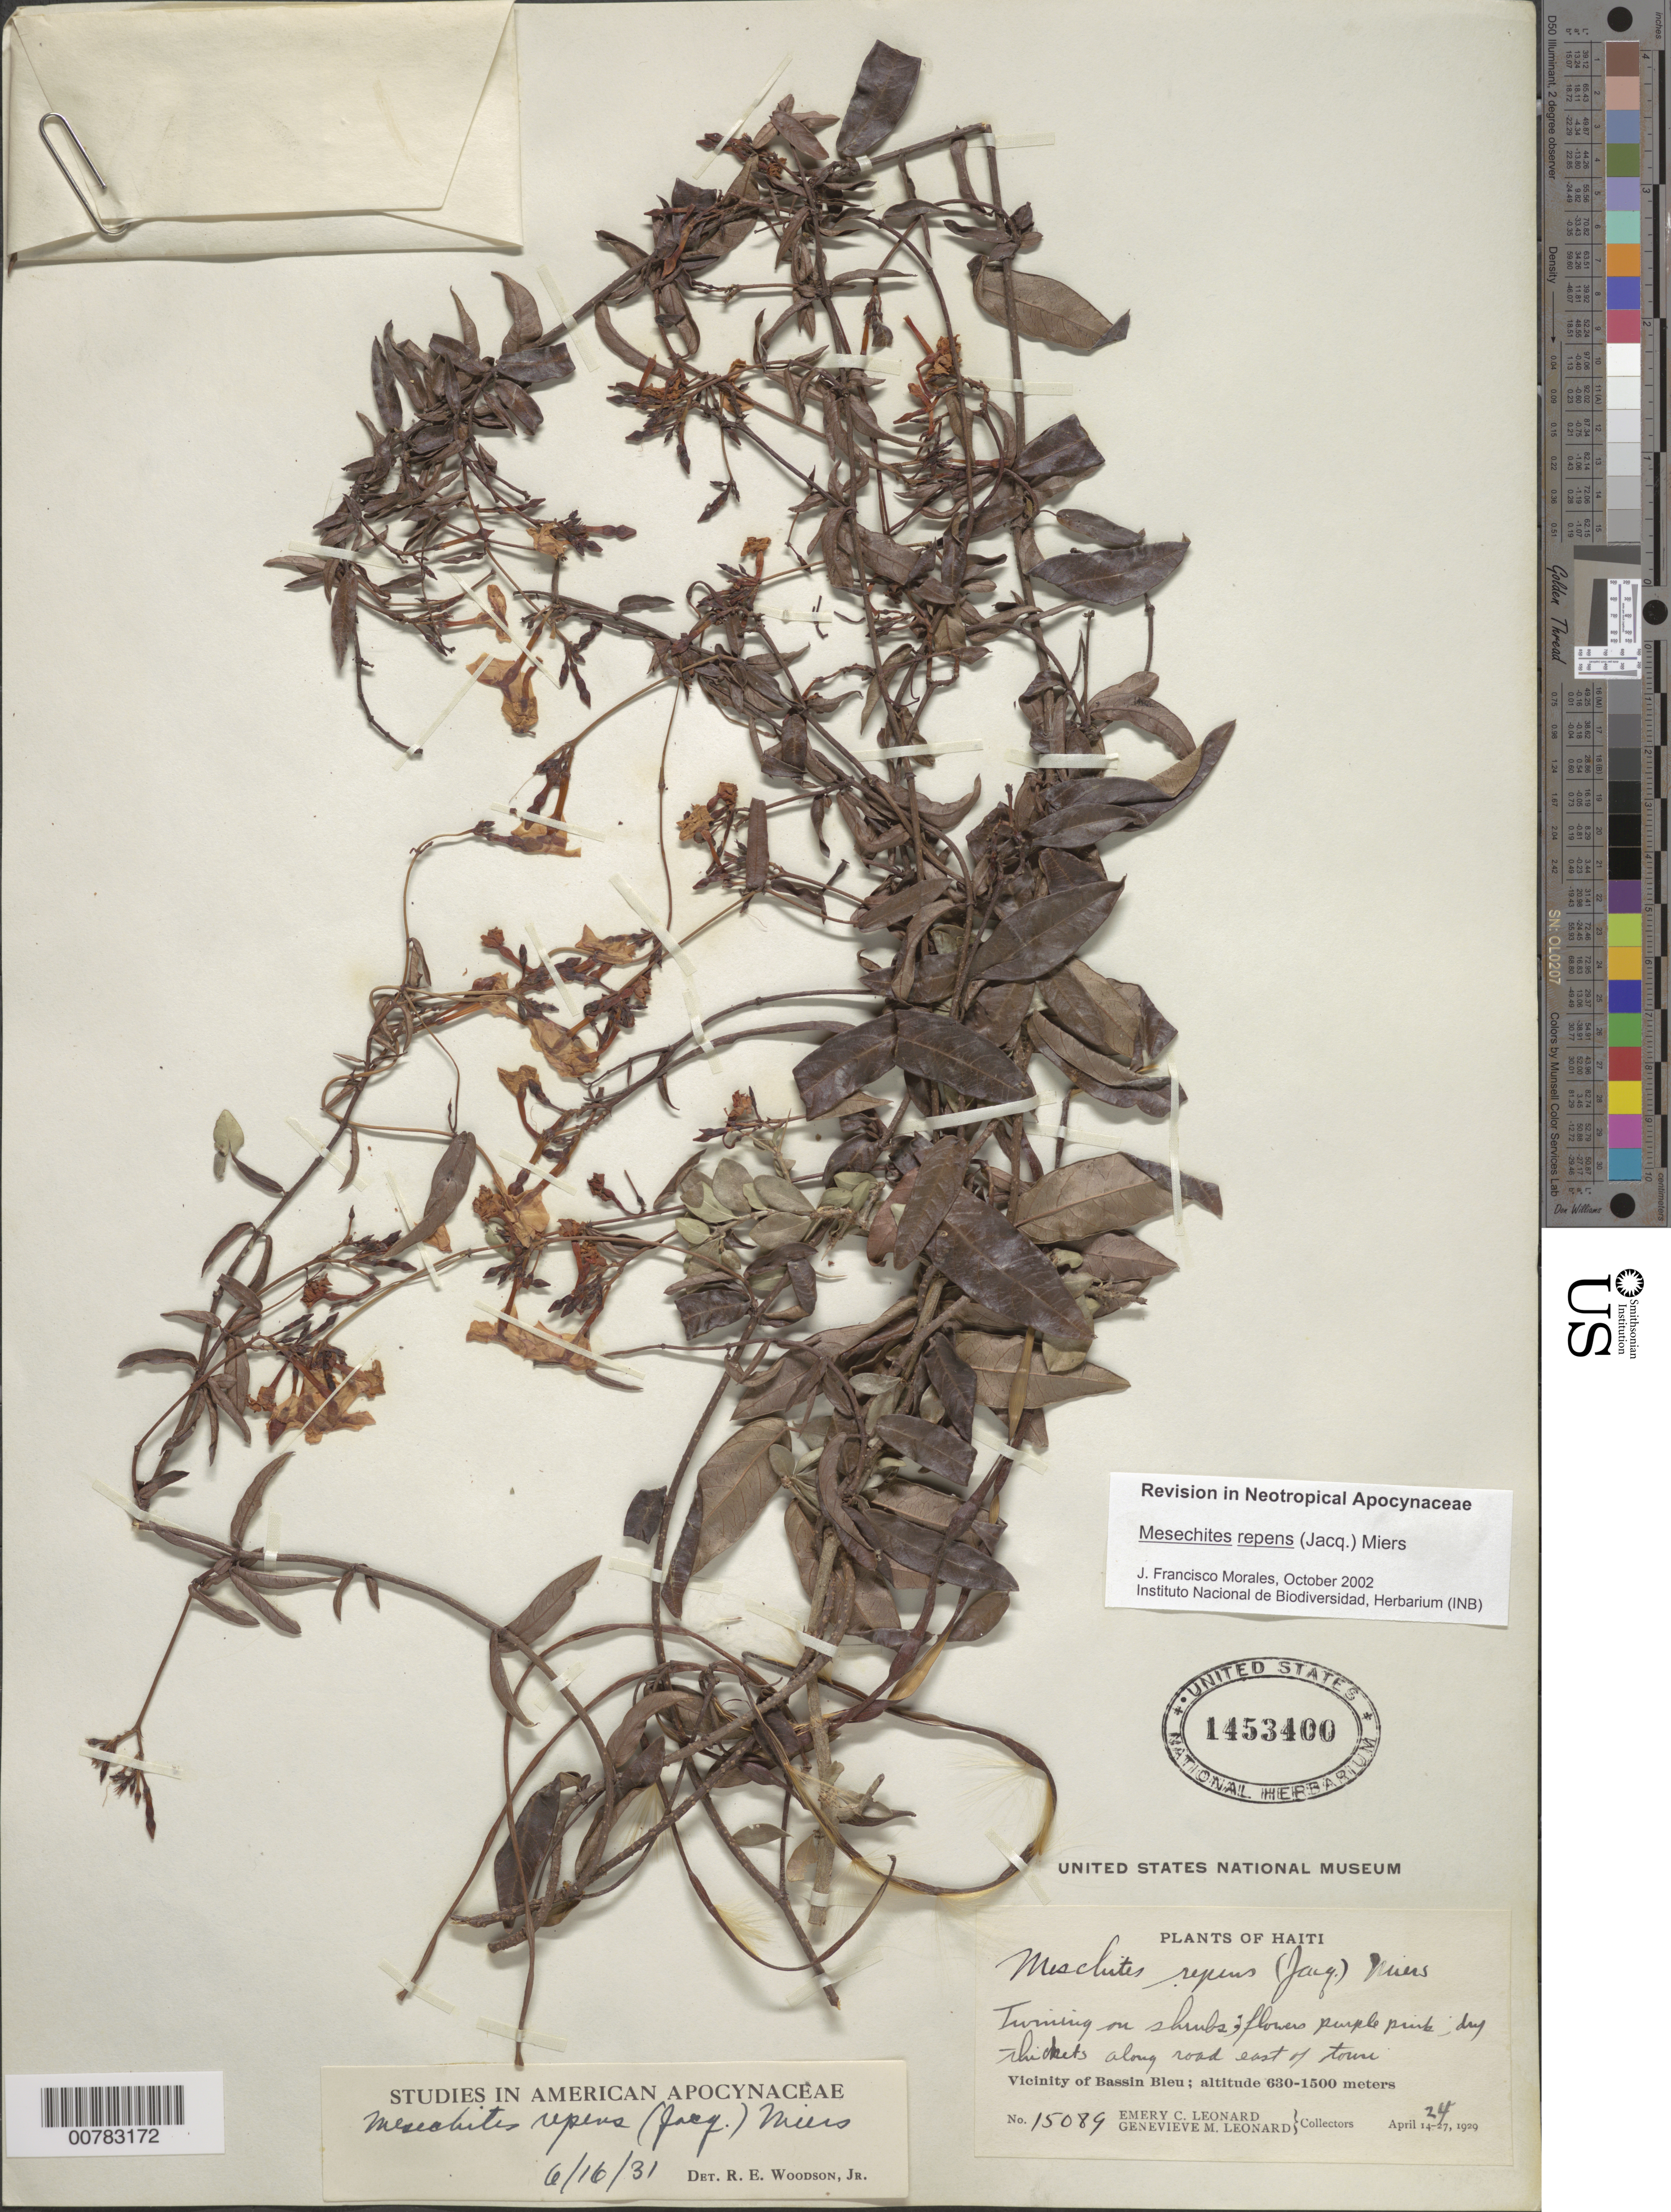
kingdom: Plantae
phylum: Tracheophyta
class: Magnoliopsida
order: Gentianales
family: Apocynaceae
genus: Mesechites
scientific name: Mesechites repens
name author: (Jacq.) Miers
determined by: Morales, J. F.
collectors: E. C. Leonard & G. M. Leonard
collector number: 15089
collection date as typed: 24 Apr 1929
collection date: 1929-04-24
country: Haiti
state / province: Nord-Ouest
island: Hispaniola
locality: Vicinity of Bassin Bleu, along road east of town.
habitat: Dry thickets along road.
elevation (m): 630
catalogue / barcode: US 1453400